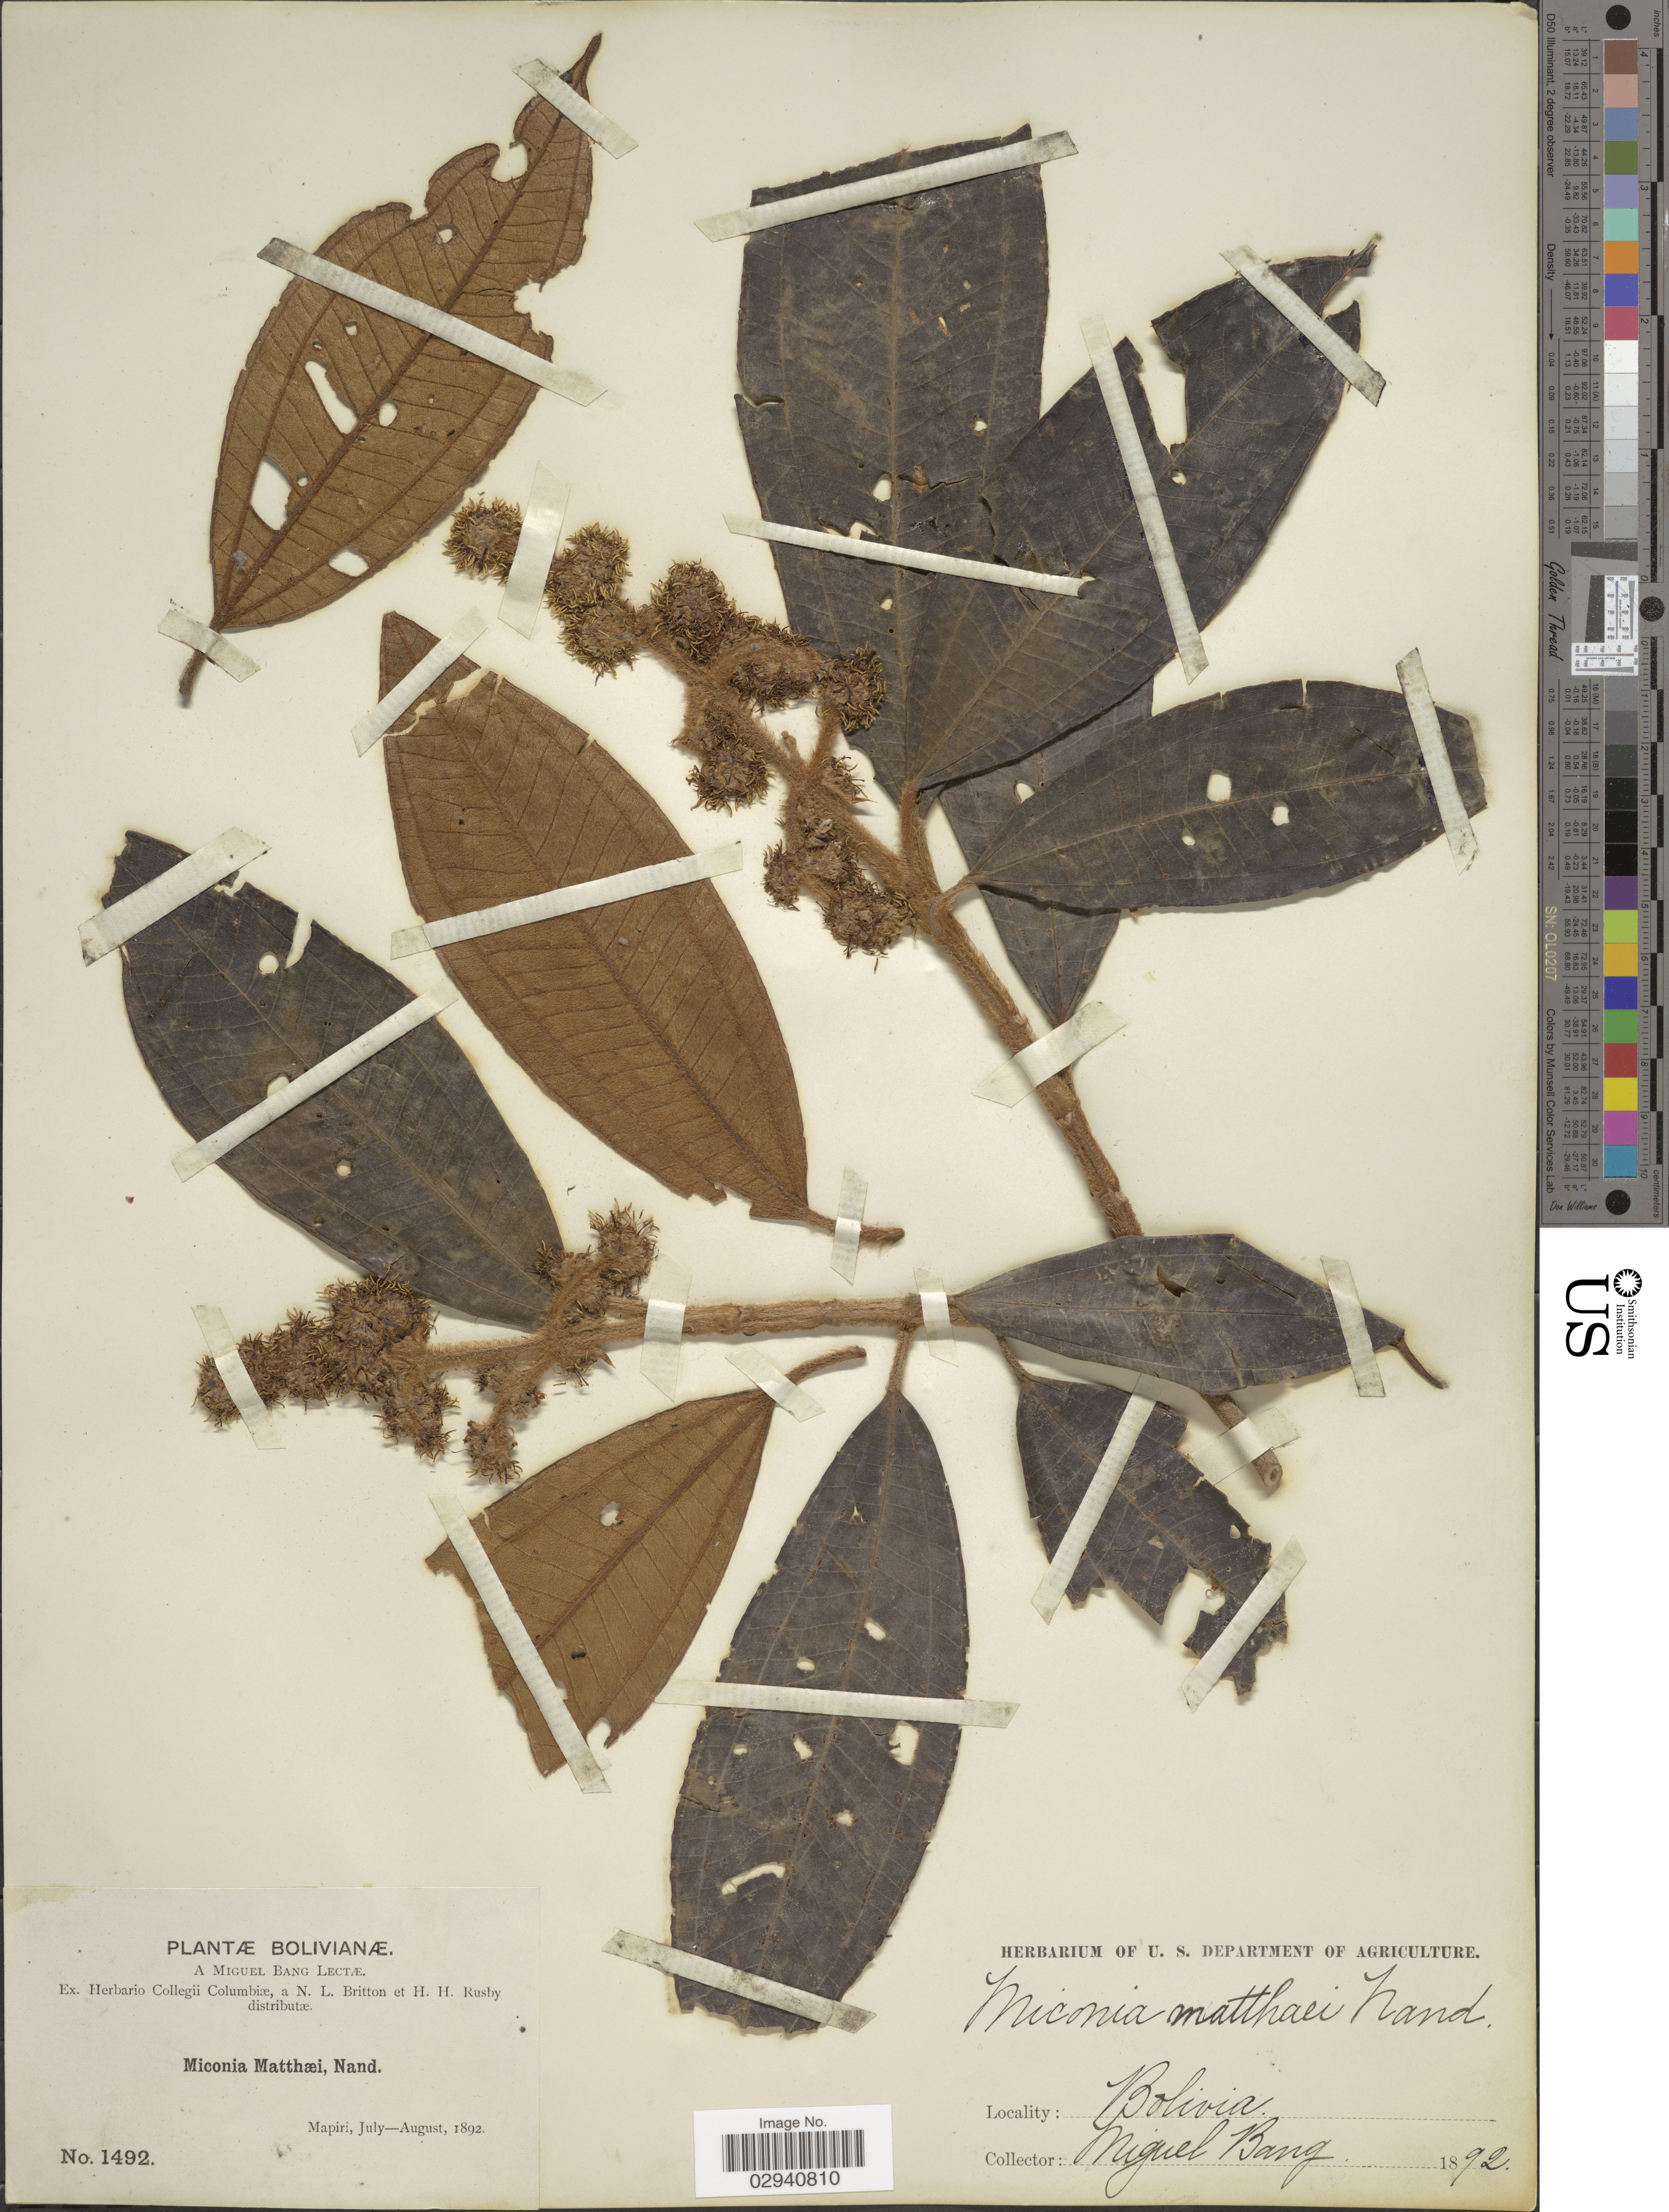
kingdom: Plantae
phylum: Tracheophyta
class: Magnoliopsida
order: Myrtales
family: Melastomataceae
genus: Miconia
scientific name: Miconia matthaei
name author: Naudin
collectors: M. Bang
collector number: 1492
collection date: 1892-07/1892-08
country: Bolivia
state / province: La Paz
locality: Mapiri.